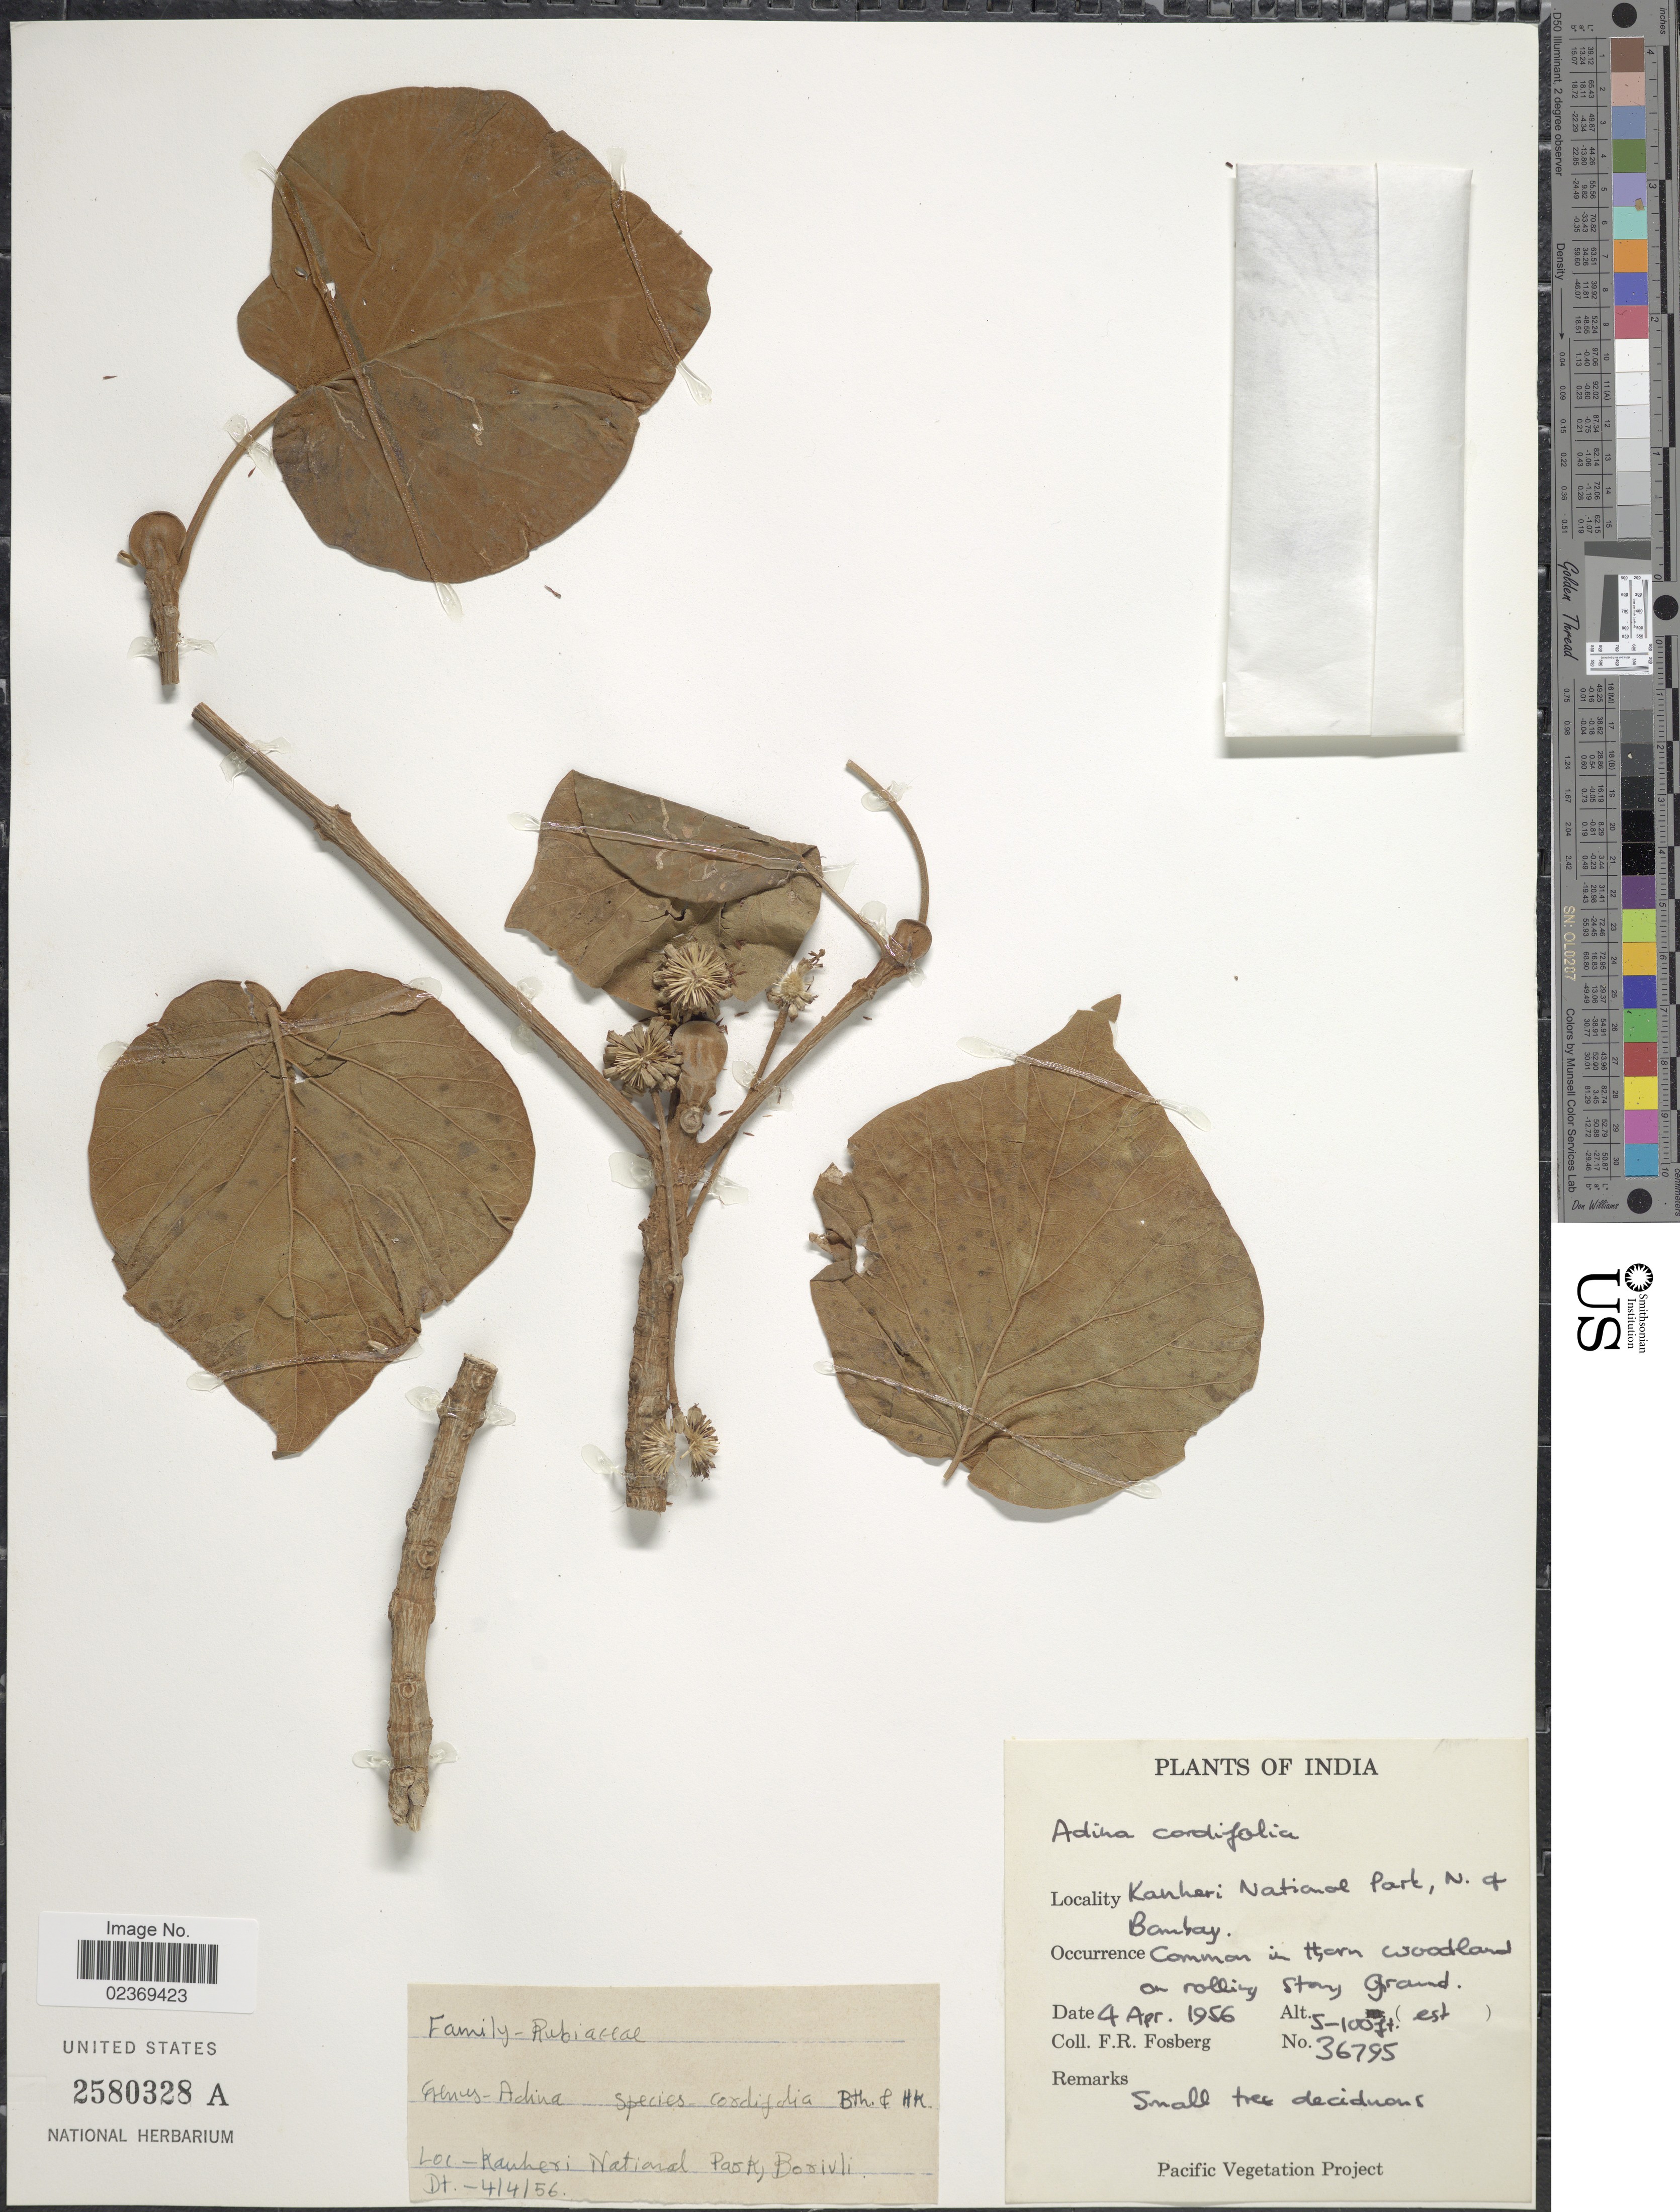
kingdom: Plantae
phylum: Tracheophyta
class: Magnoliopsida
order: Gentianales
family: Rubiaceae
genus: Adina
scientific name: Adina cordifolia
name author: (Roxb.) Hook. f. & Benth.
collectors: F. R. Fosberg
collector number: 36795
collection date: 1956-04-04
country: India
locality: Kanheri National park, N. of Bombay.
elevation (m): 2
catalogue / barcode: US 2580328A